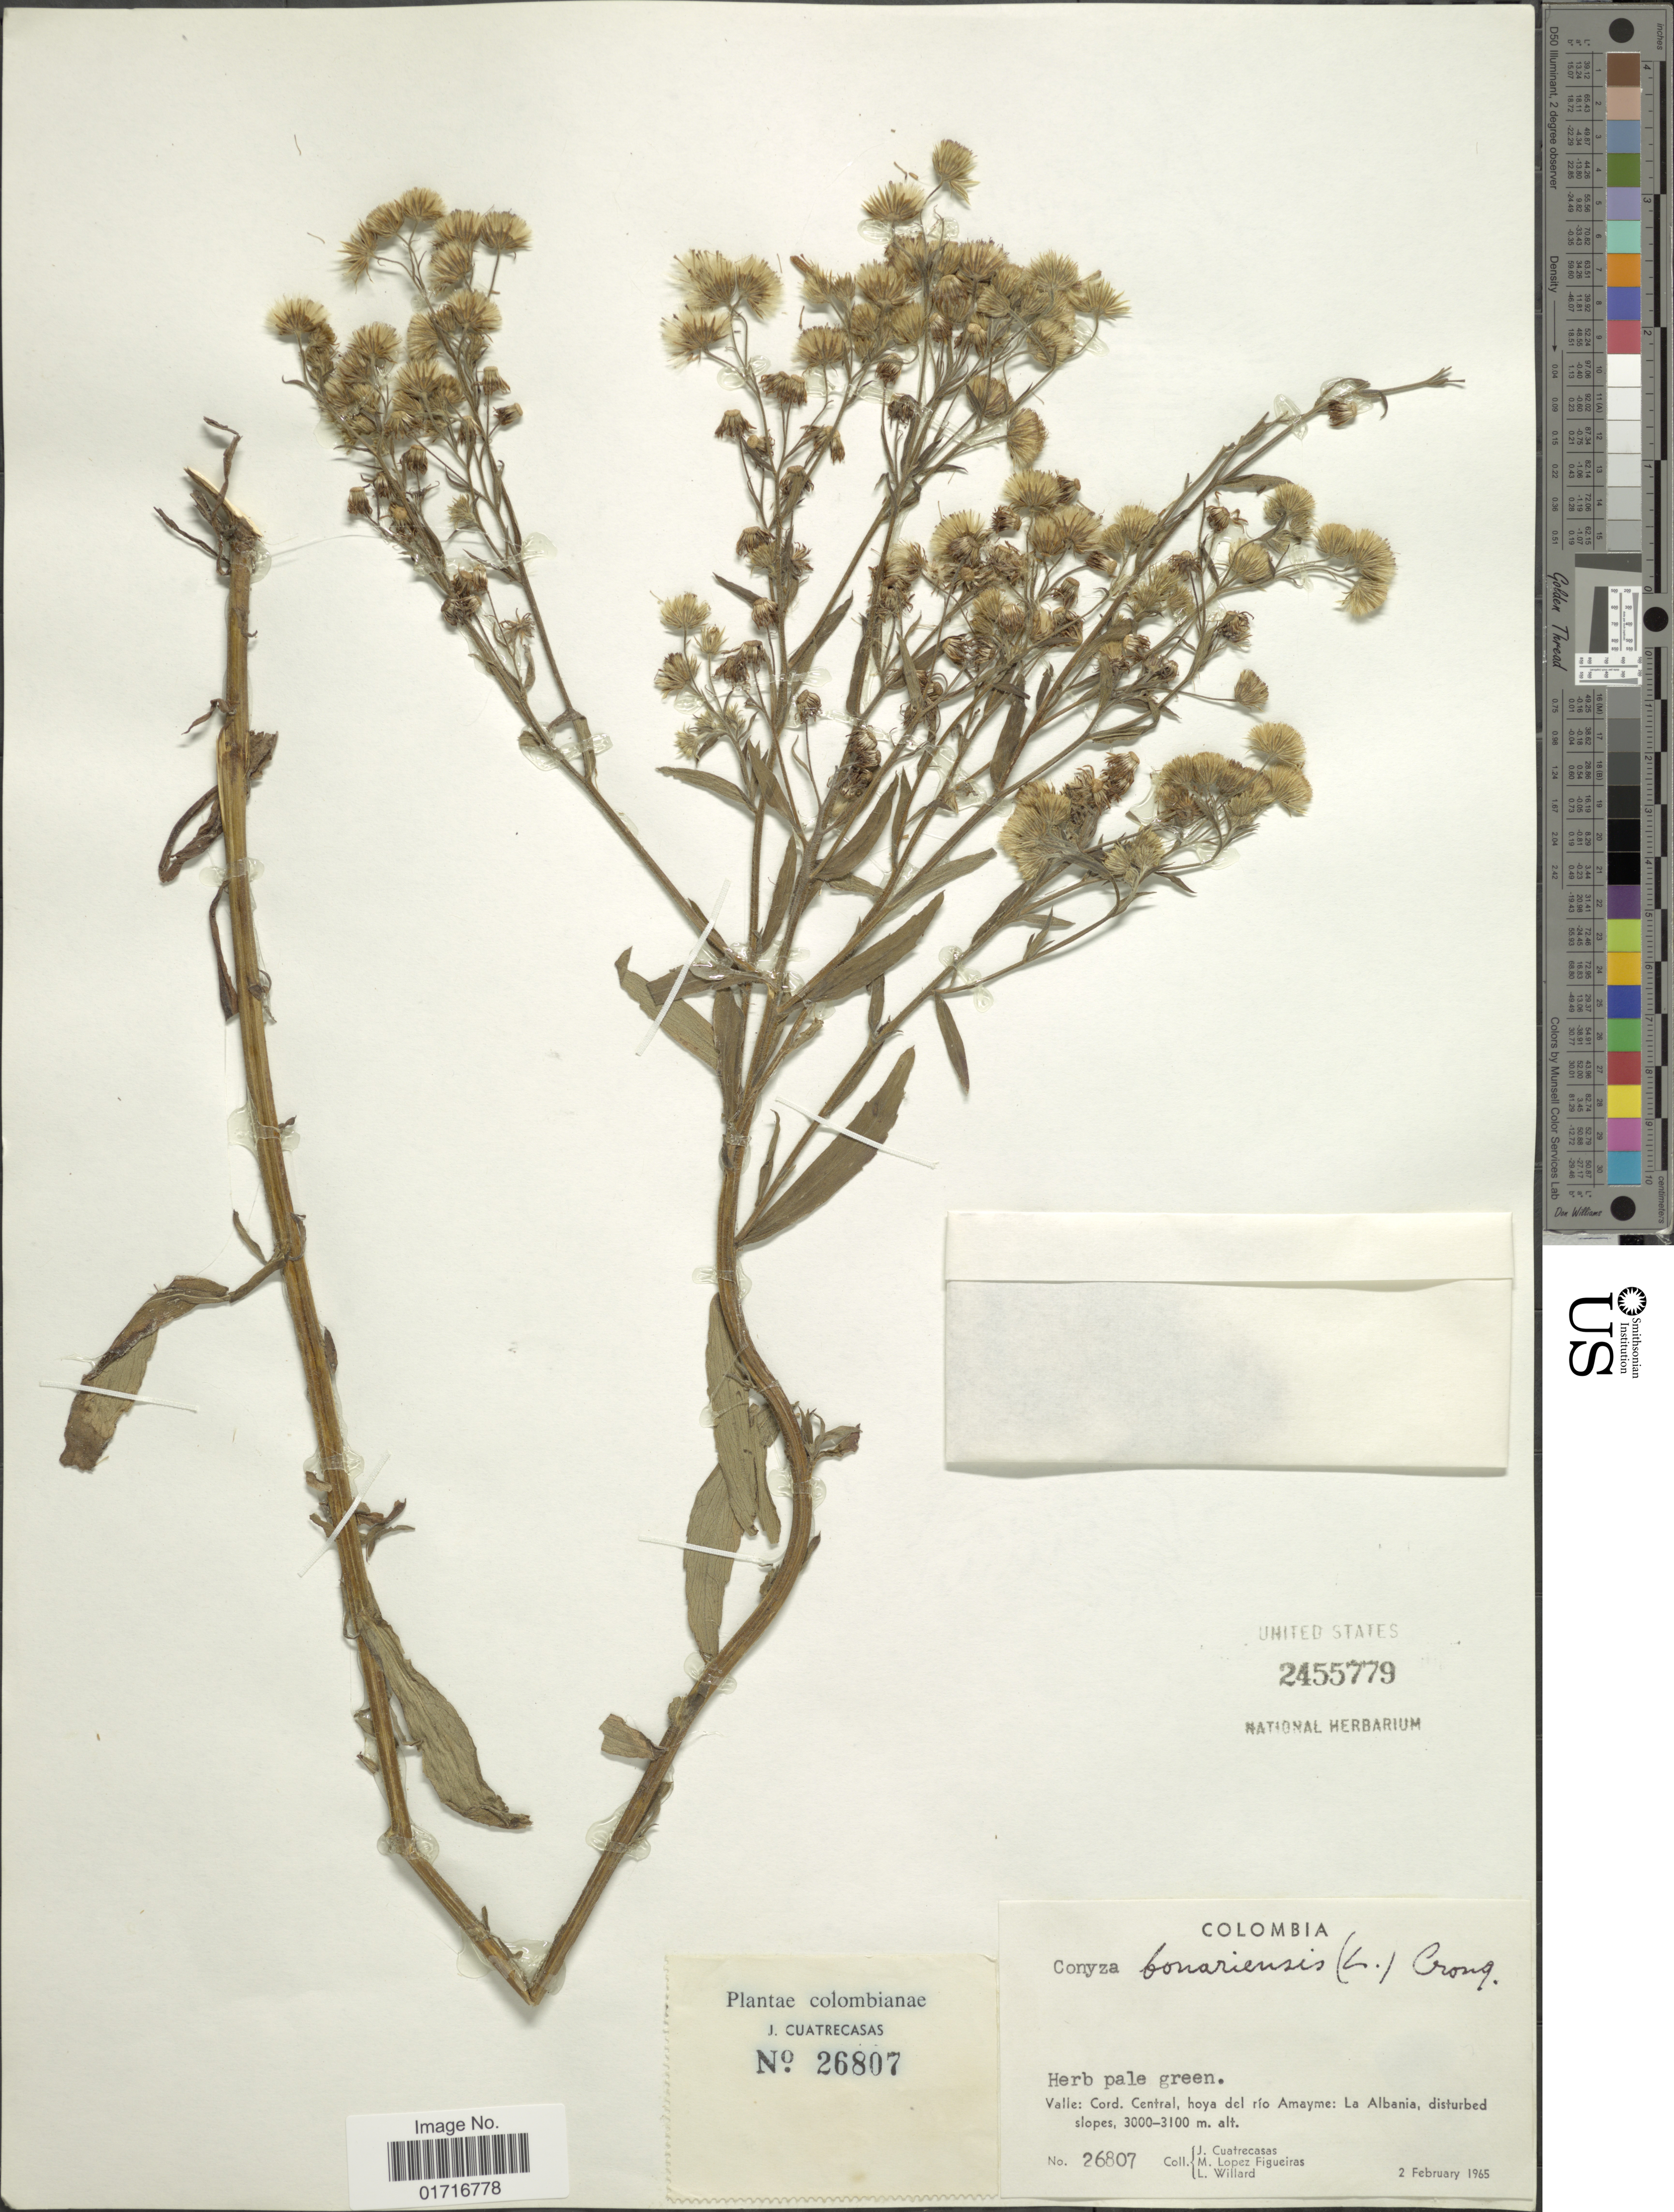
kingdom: Plantae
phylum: Tracheophyta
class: Magnoliopsida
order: Asterales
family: Asteraceae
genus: Conyza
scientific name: Conyza bonariensis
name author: (L.) Cronq.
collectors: J. Cuatrecasas, M. López Figueiras & L. Willard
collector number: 26807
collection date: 1965-02-02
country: Colombia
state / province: Valle del Cauca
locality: Valle: Cord, Central, hoya del rio Amayme.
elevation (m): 3000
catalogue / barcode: US 2455779